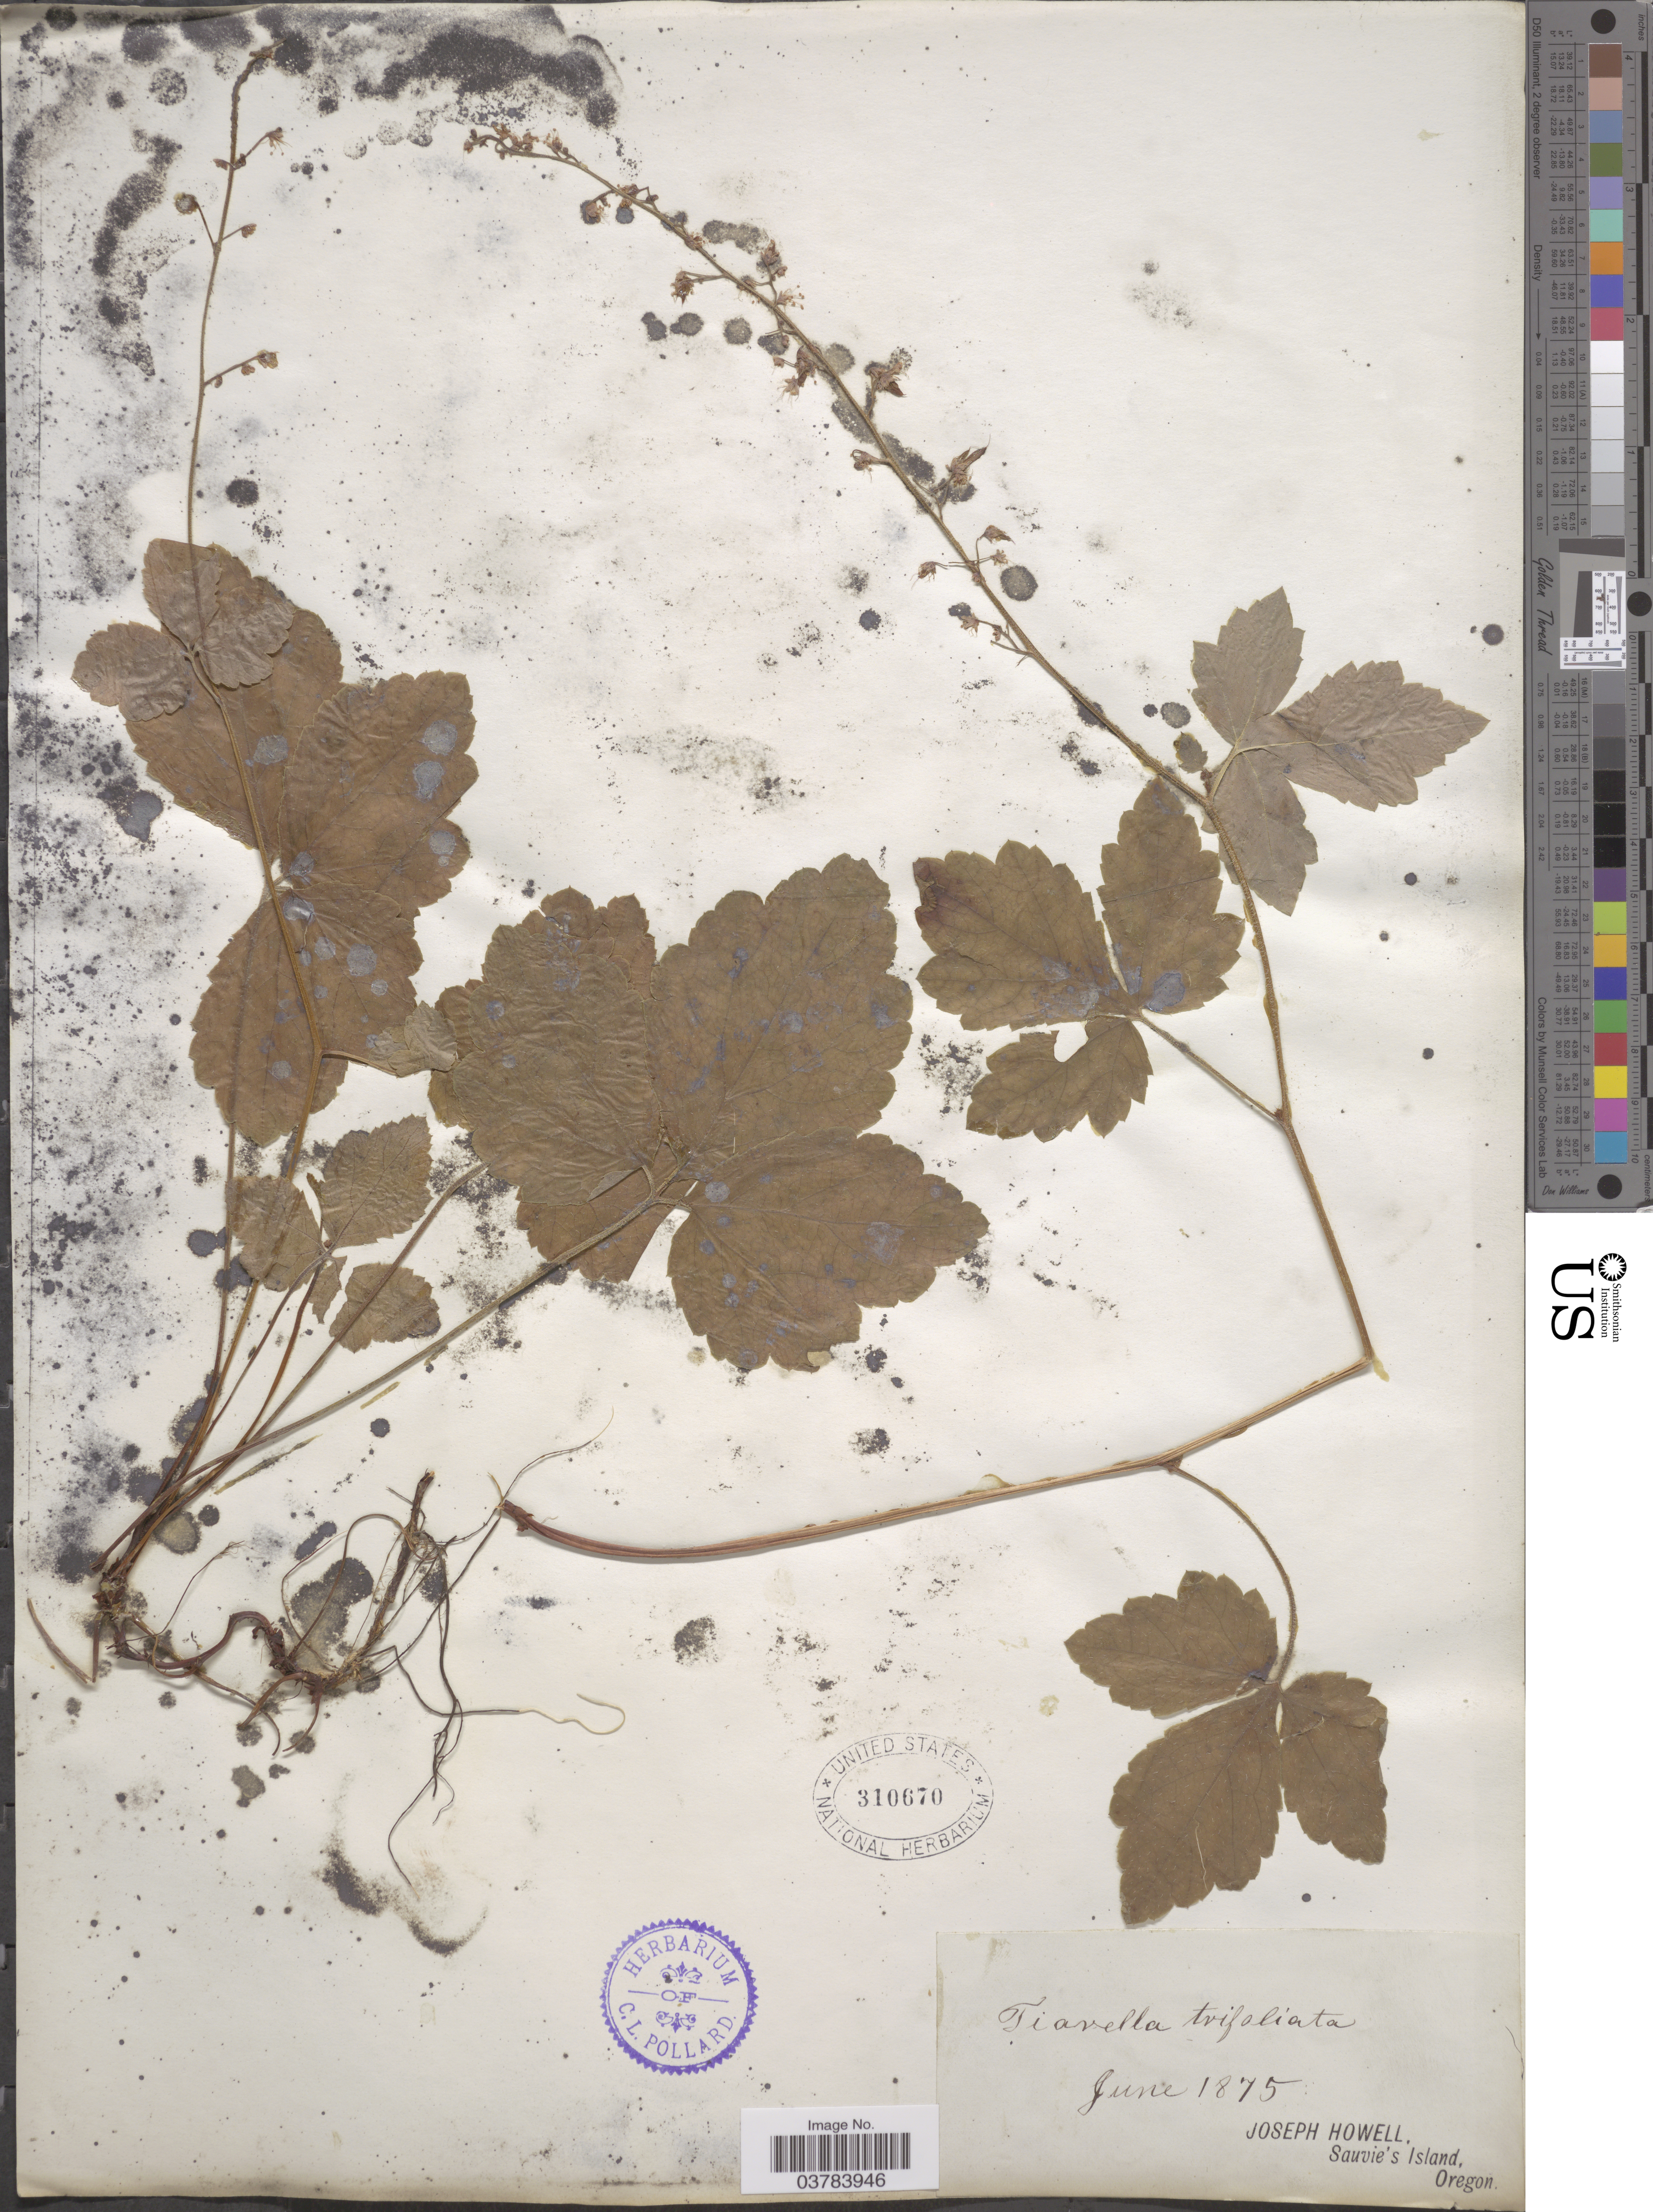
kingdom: Plantae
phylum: Tracheophyta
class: Magnoliopsida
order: Saxifragales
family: Saxifragaceae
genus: Tiarella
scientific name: Tiarella trifoliata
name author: L.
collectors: J. Howell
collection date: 1875-06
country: United States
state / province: Oregon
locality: Sauvie's Island.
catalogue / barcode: US 310670